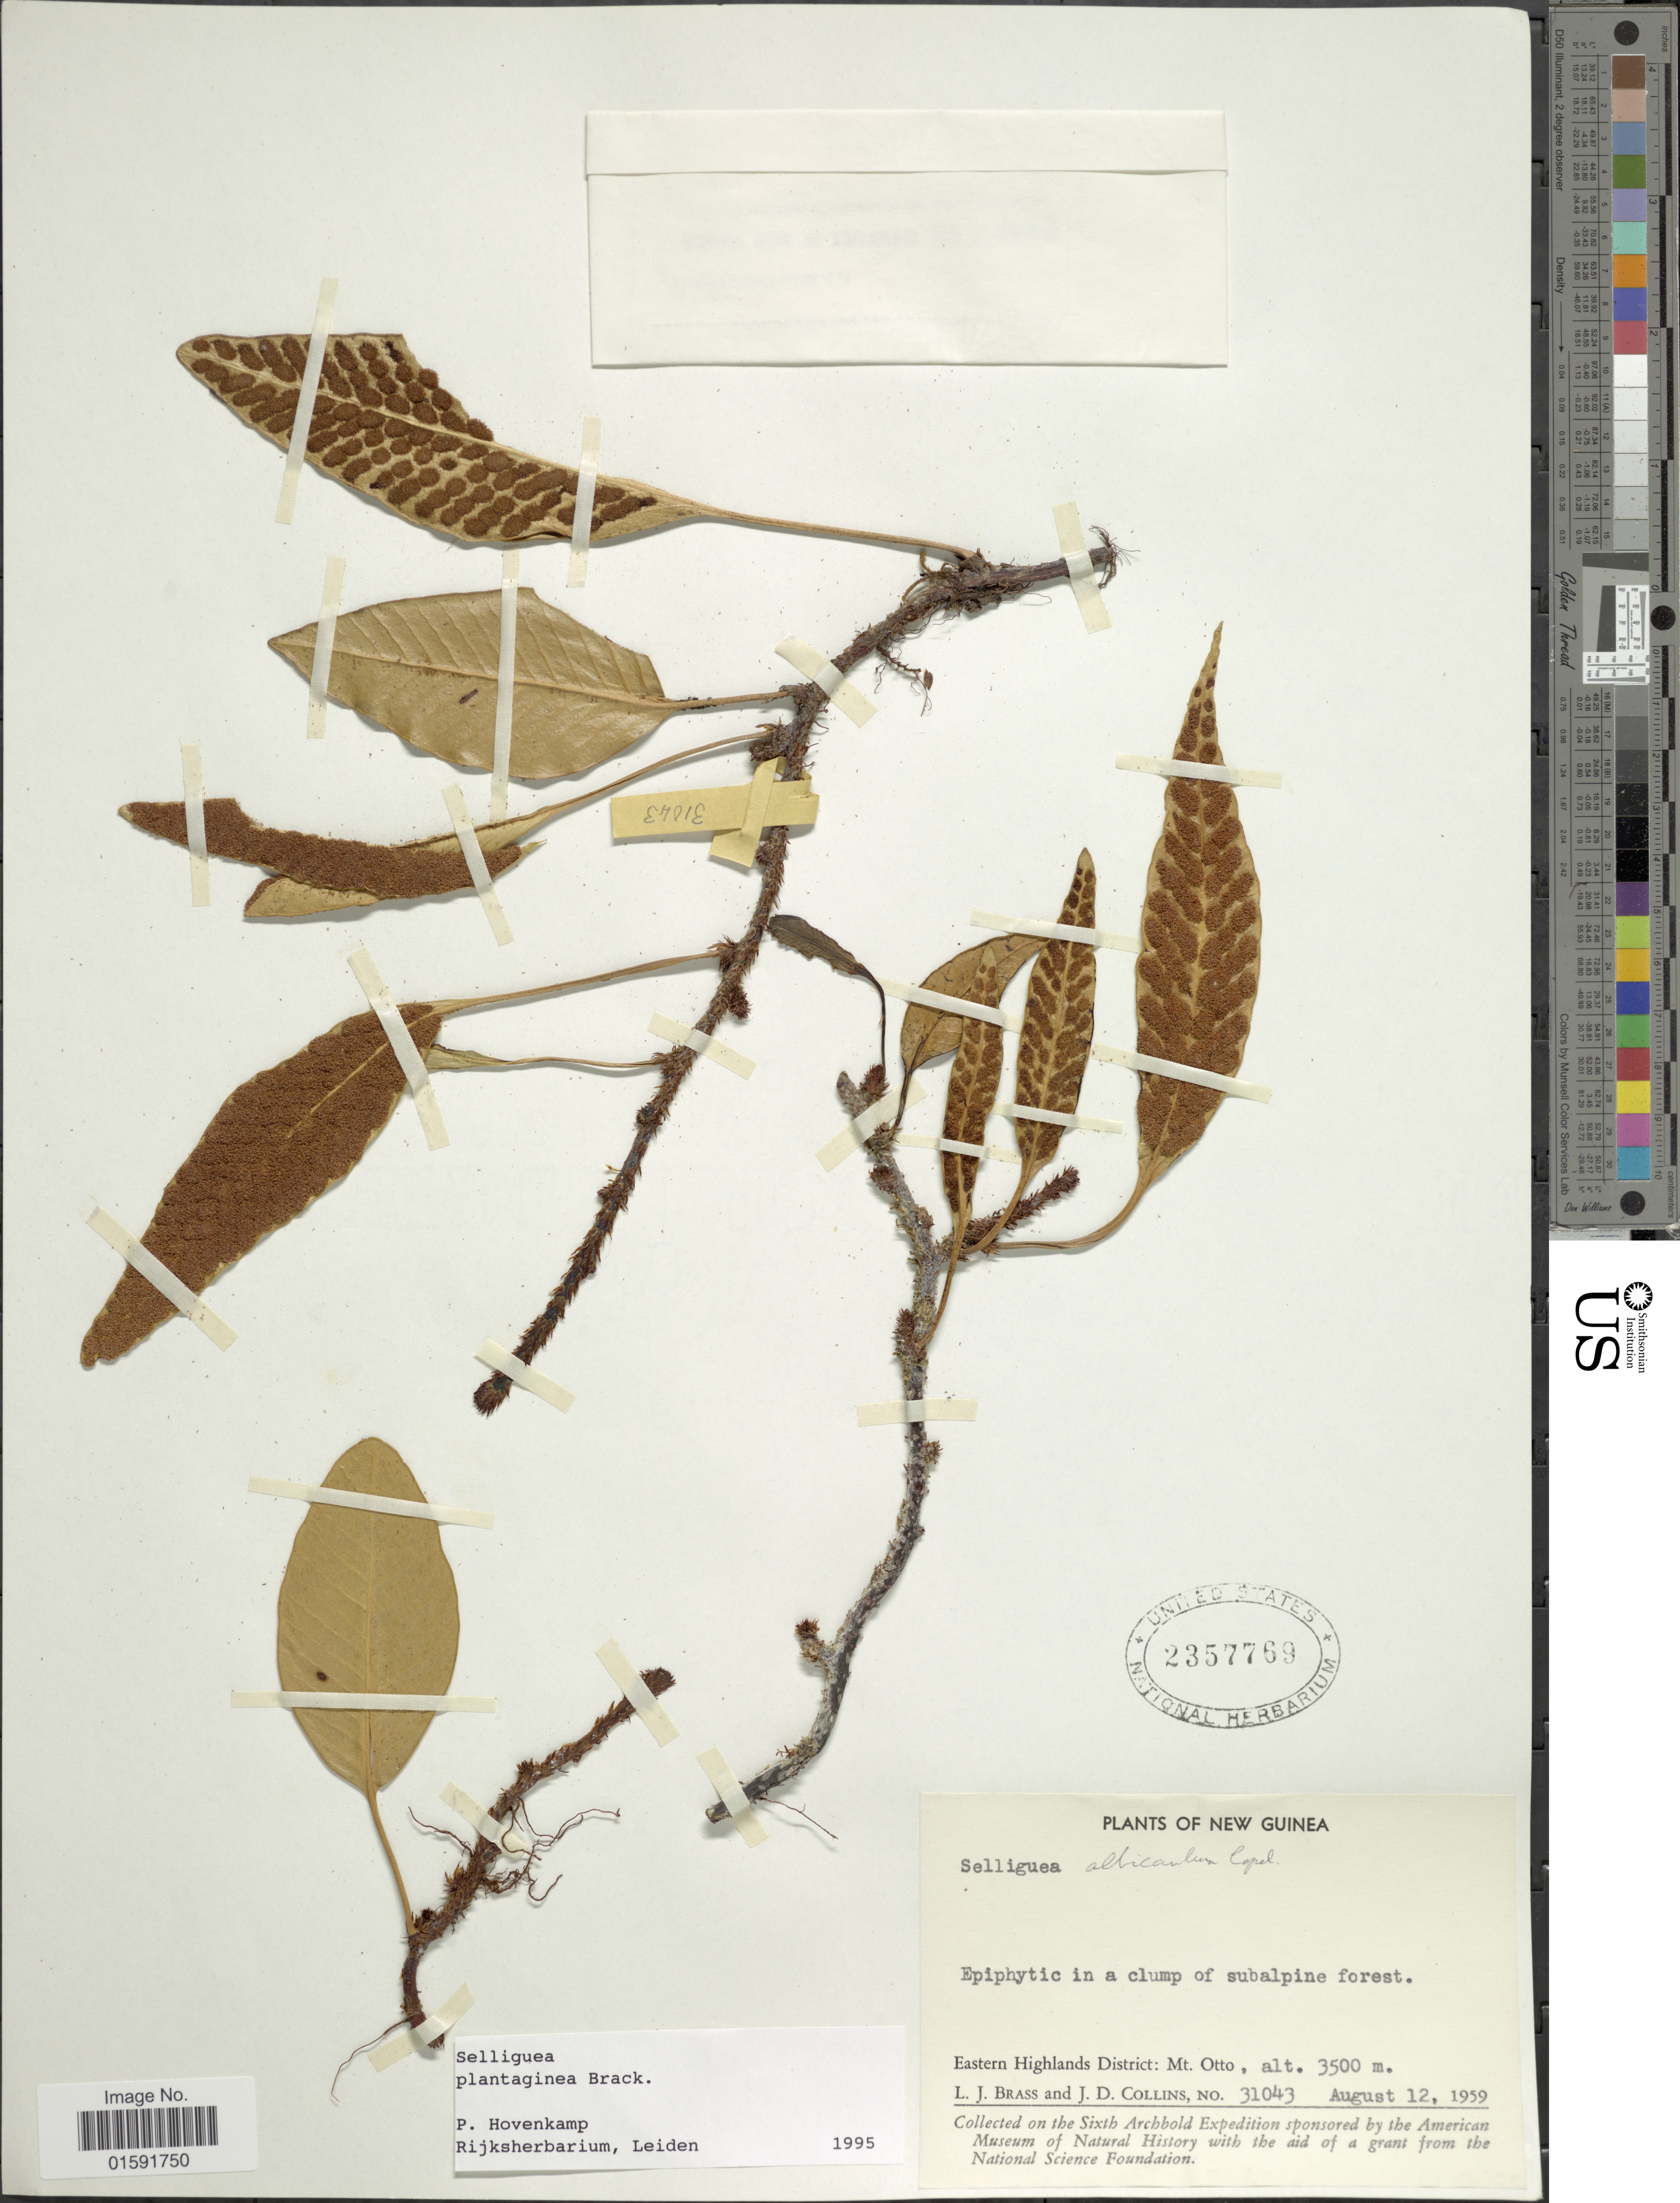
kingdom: Plantae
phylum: Tracheophyta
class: Polypodiopsida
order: Polypodiales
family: Polypodiaceae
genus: Selliguea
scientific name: Selliguea plantaginea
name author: Brack. in Wilkes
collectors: L. J. Brass & J. Collins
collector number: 31043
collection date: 1959-08-12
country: Papua New Guinea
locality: New Guinea, Eastern Highlands District : Mt. Otto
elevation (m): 3500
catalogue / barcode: US 2357769